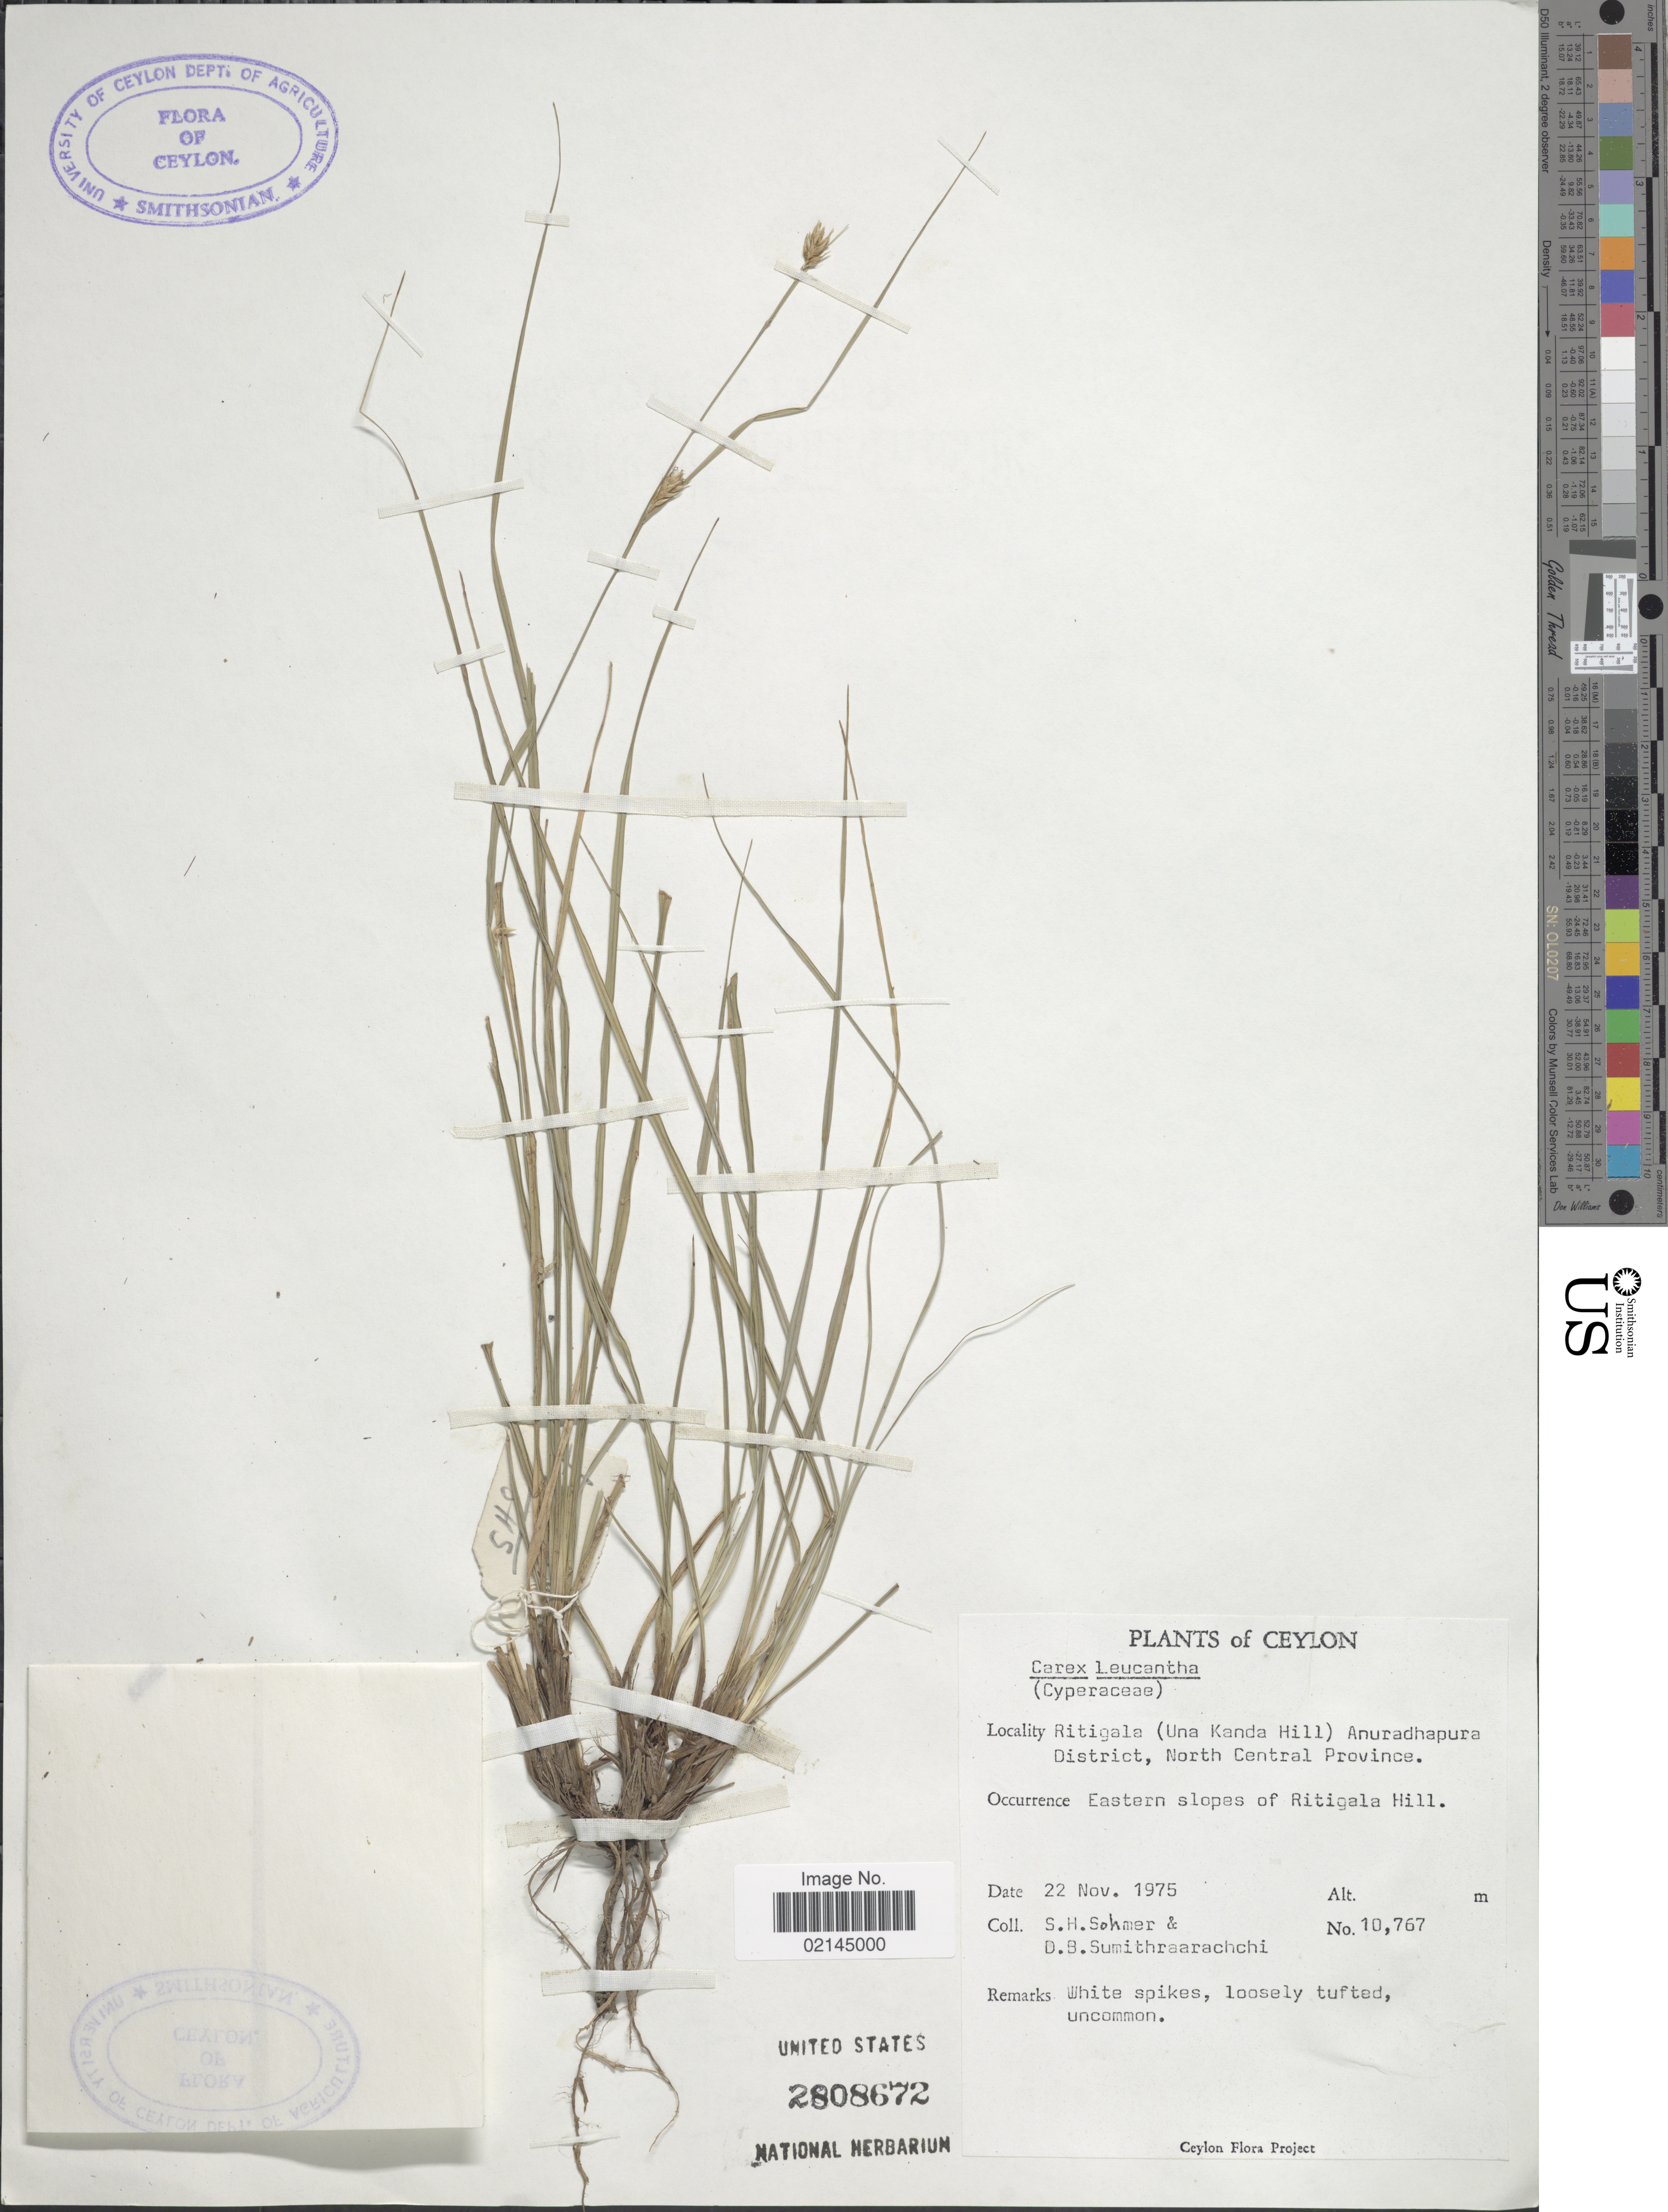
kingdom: Plantae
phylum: Tracheophyta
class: Liliopsida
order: Poales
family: Cyperaceae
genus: Carex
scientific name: Carex leucantha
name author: Arn. ex Boott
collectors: S. H. Sohmer & D. B. Sumithraarachchi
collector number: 10767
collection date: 1975-10-22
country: Sri Lanka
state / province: North Central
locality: Ceylon, North Central Province, Ritigala (Una Kanda Hill) Anuradhapura District, North Central Province, eastern slopes of Ritigala Hill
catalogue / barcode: US 2808672